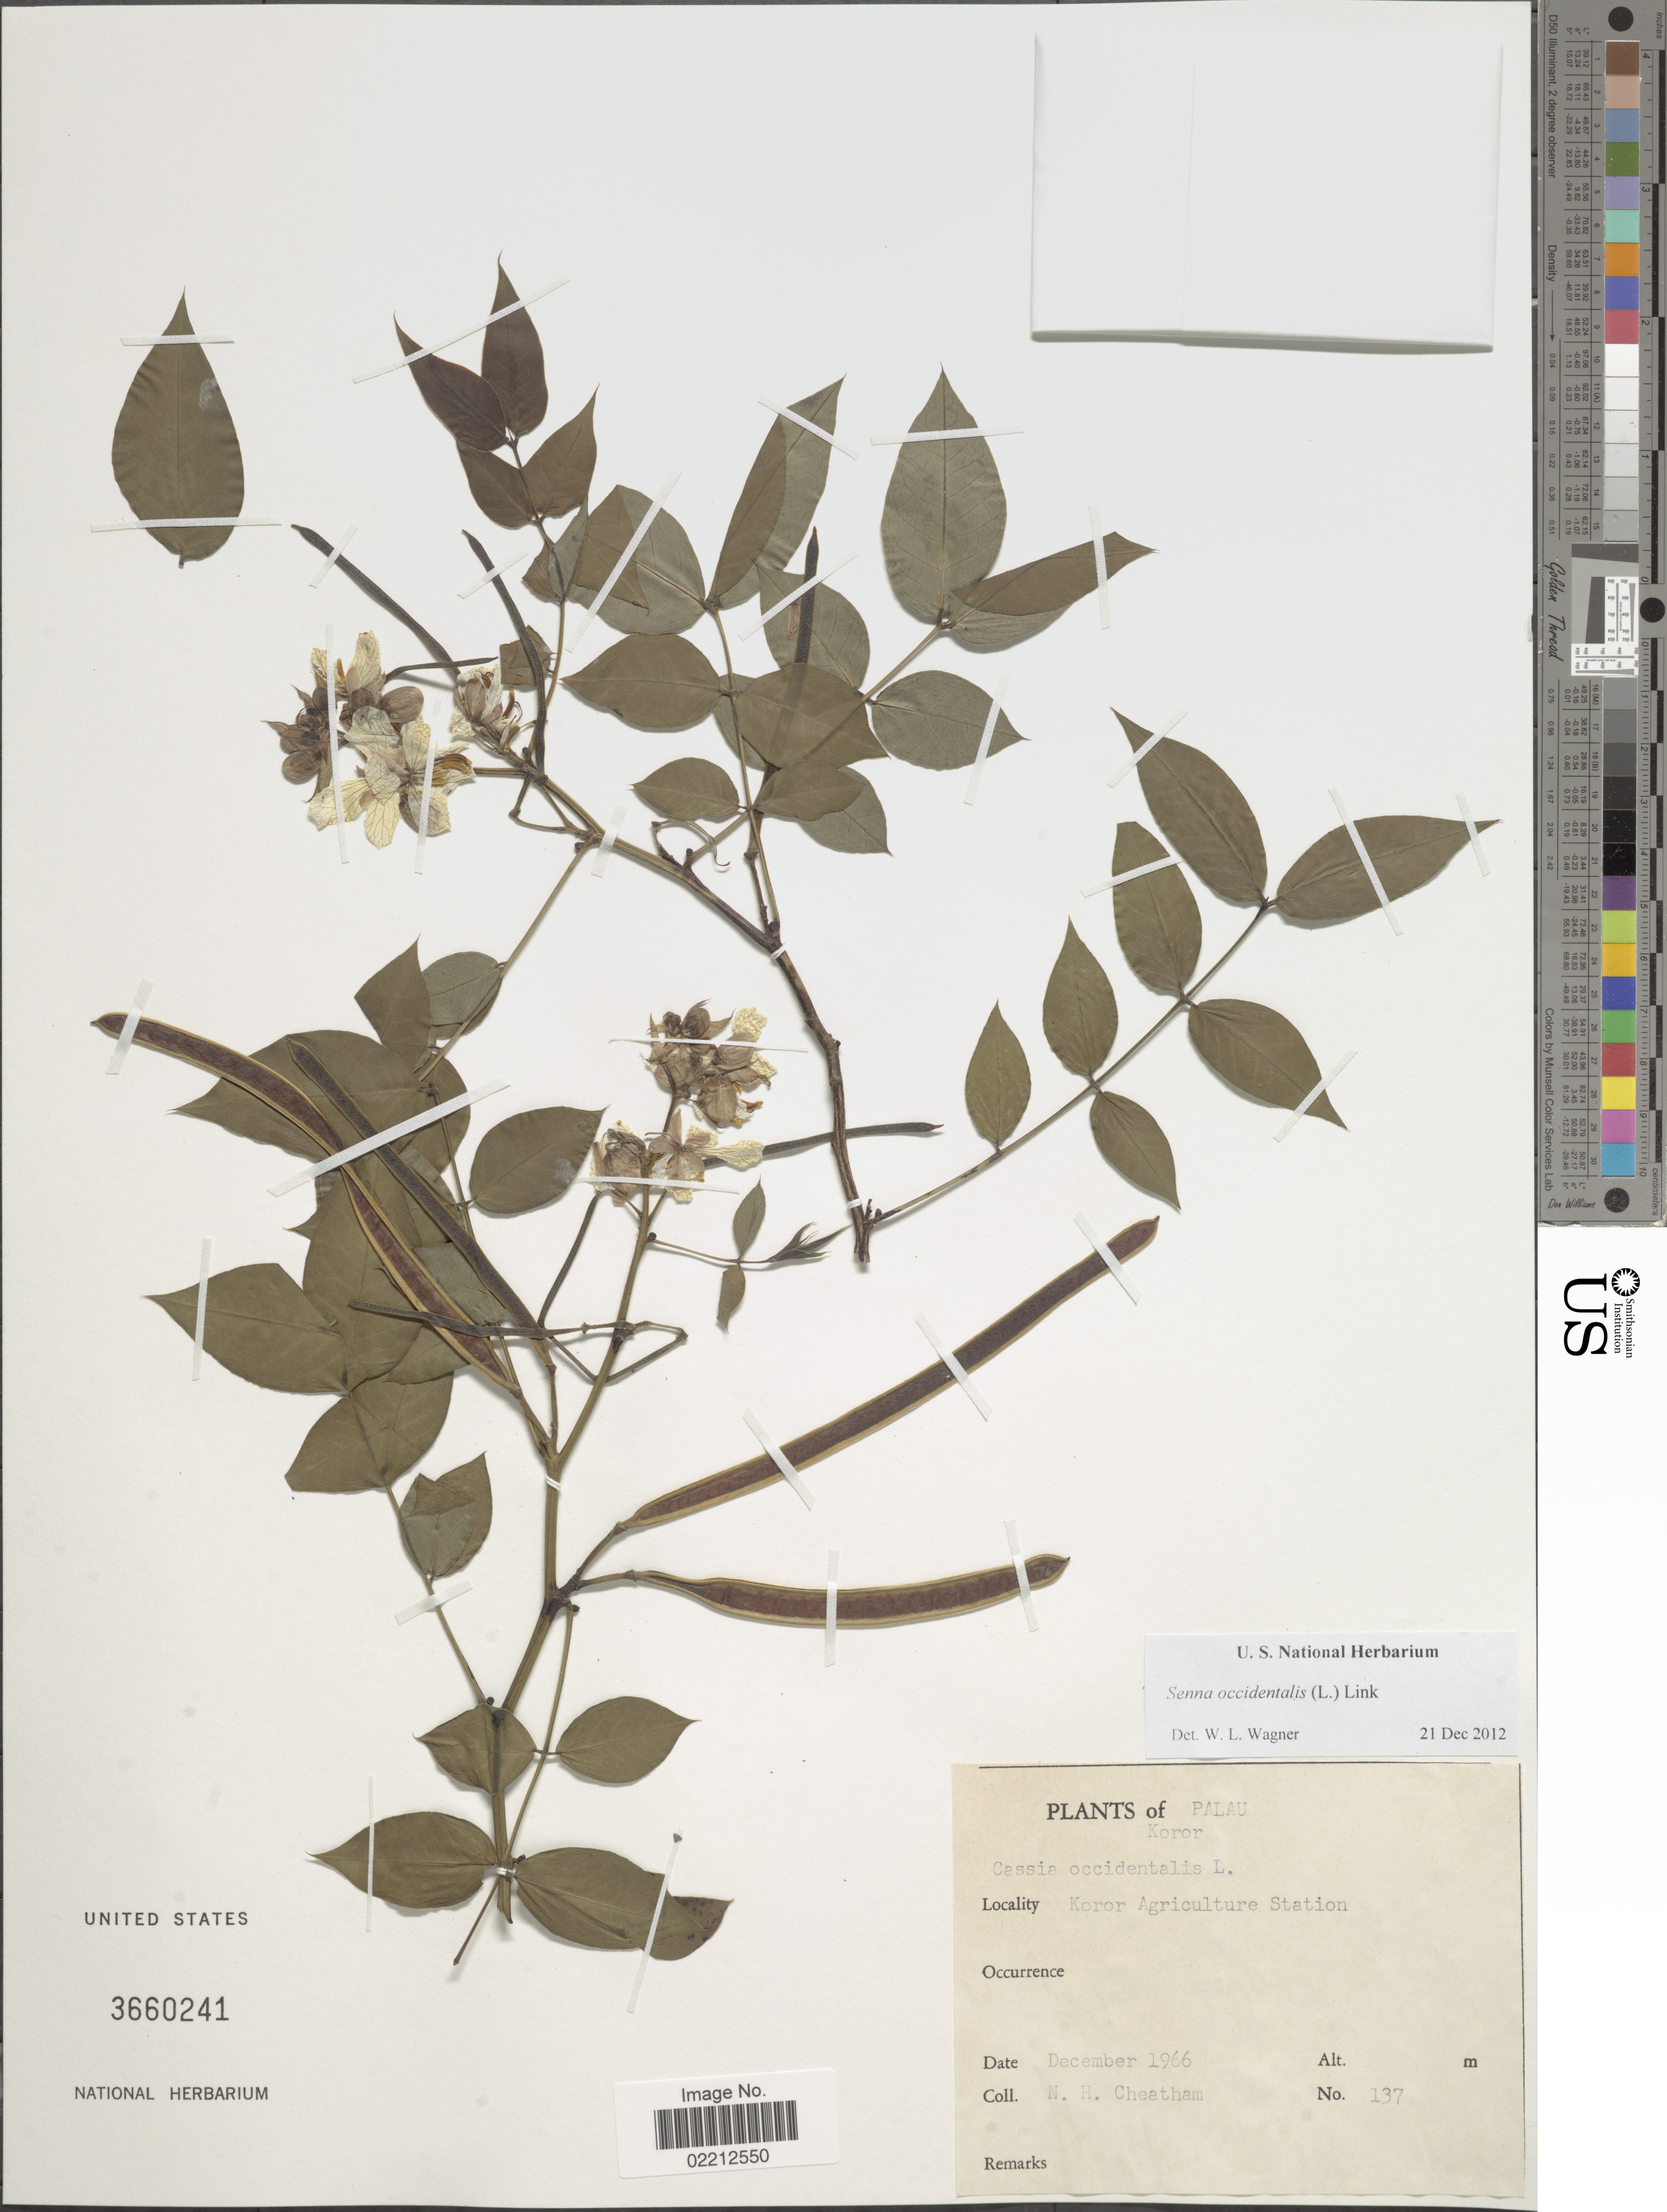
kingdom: Plantae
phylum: Tracheophyta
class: Magnoliopsida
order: Fabales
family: Fabaceae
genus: Senna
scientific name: Senna occidentalis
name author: (L.) Link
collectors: N. H. Cheatham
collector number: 137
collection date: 1966-12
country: Palau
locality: Koror, Koror Agriculture Station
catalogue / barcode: US 3660241